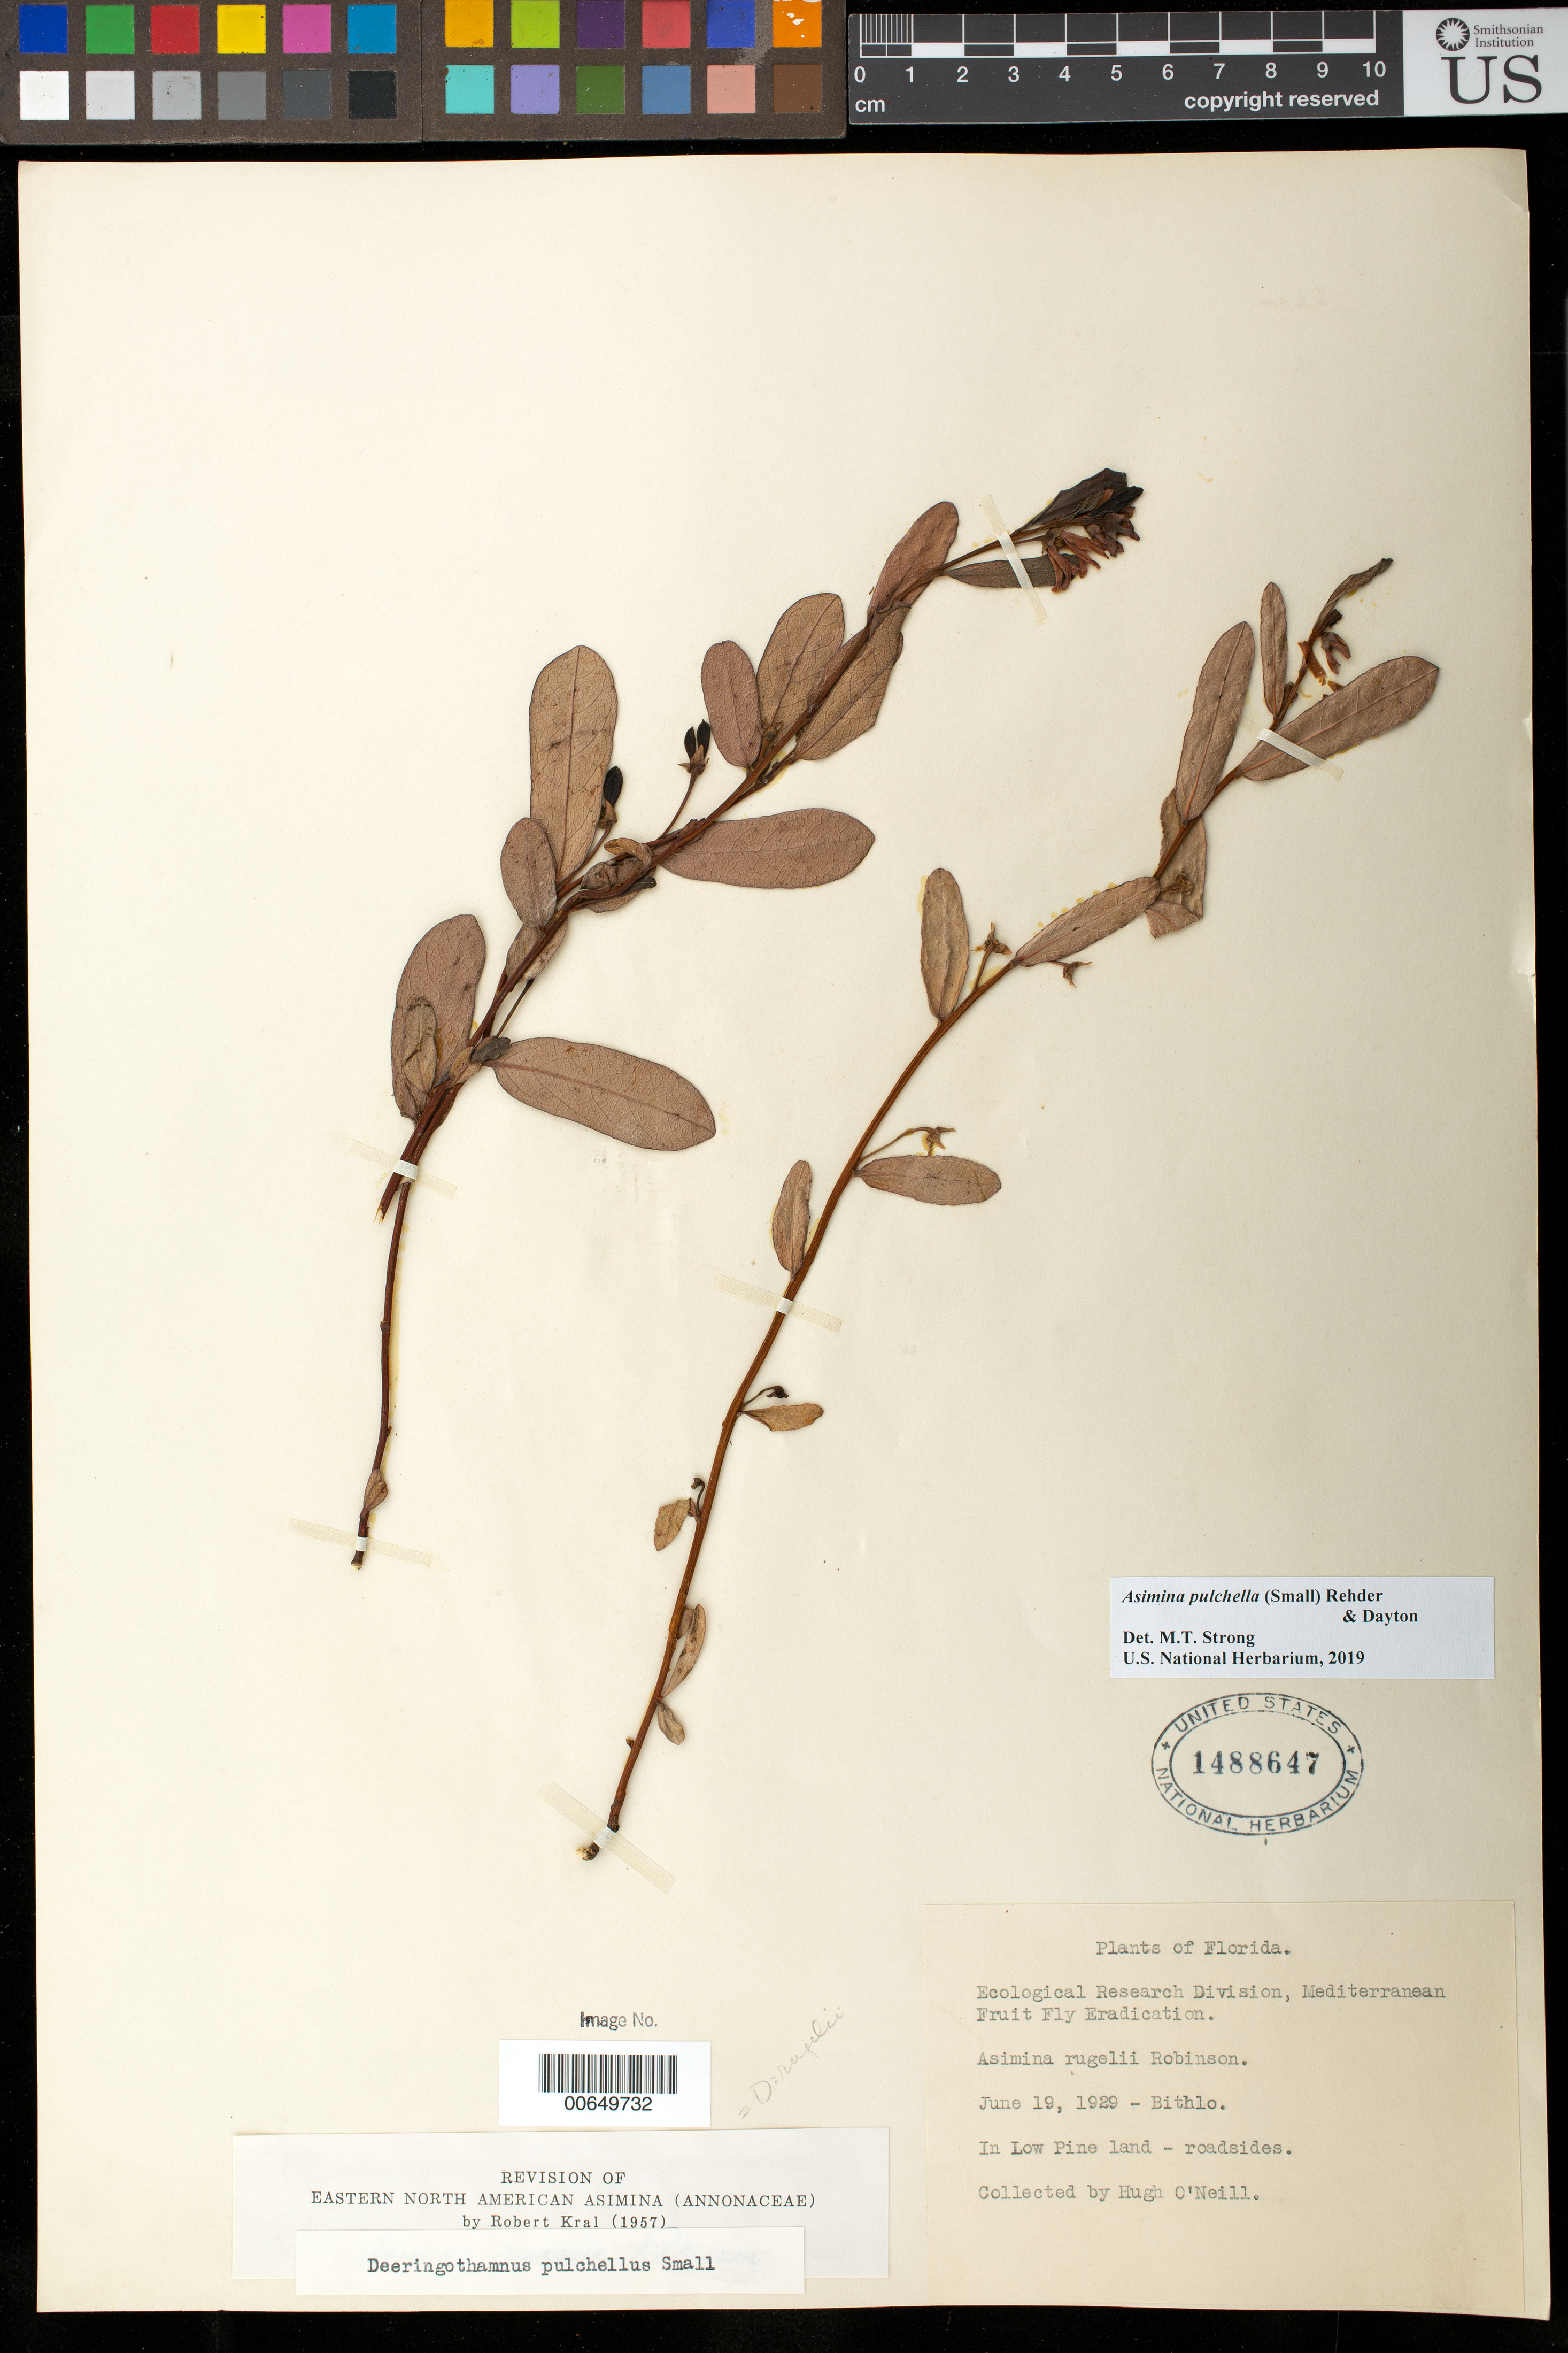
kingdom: Plantae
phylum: Tracheophyta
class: Magnoliopsida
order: Magnoliales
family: Annonaceae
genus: Asimina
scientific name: Asimina pulchella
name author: (Small) Rehder & Dayton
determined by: Strong, Mark T., (BOT), Smithsonian Institution - National Museum of Natural History (UNITED STATES)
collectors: H. O'Neill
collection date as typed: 19 Jun 1929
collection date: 1929-06-19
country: United States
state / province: Florida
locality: Bithlo.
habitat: In low pine land - roadsides.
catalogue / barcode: US 1488647